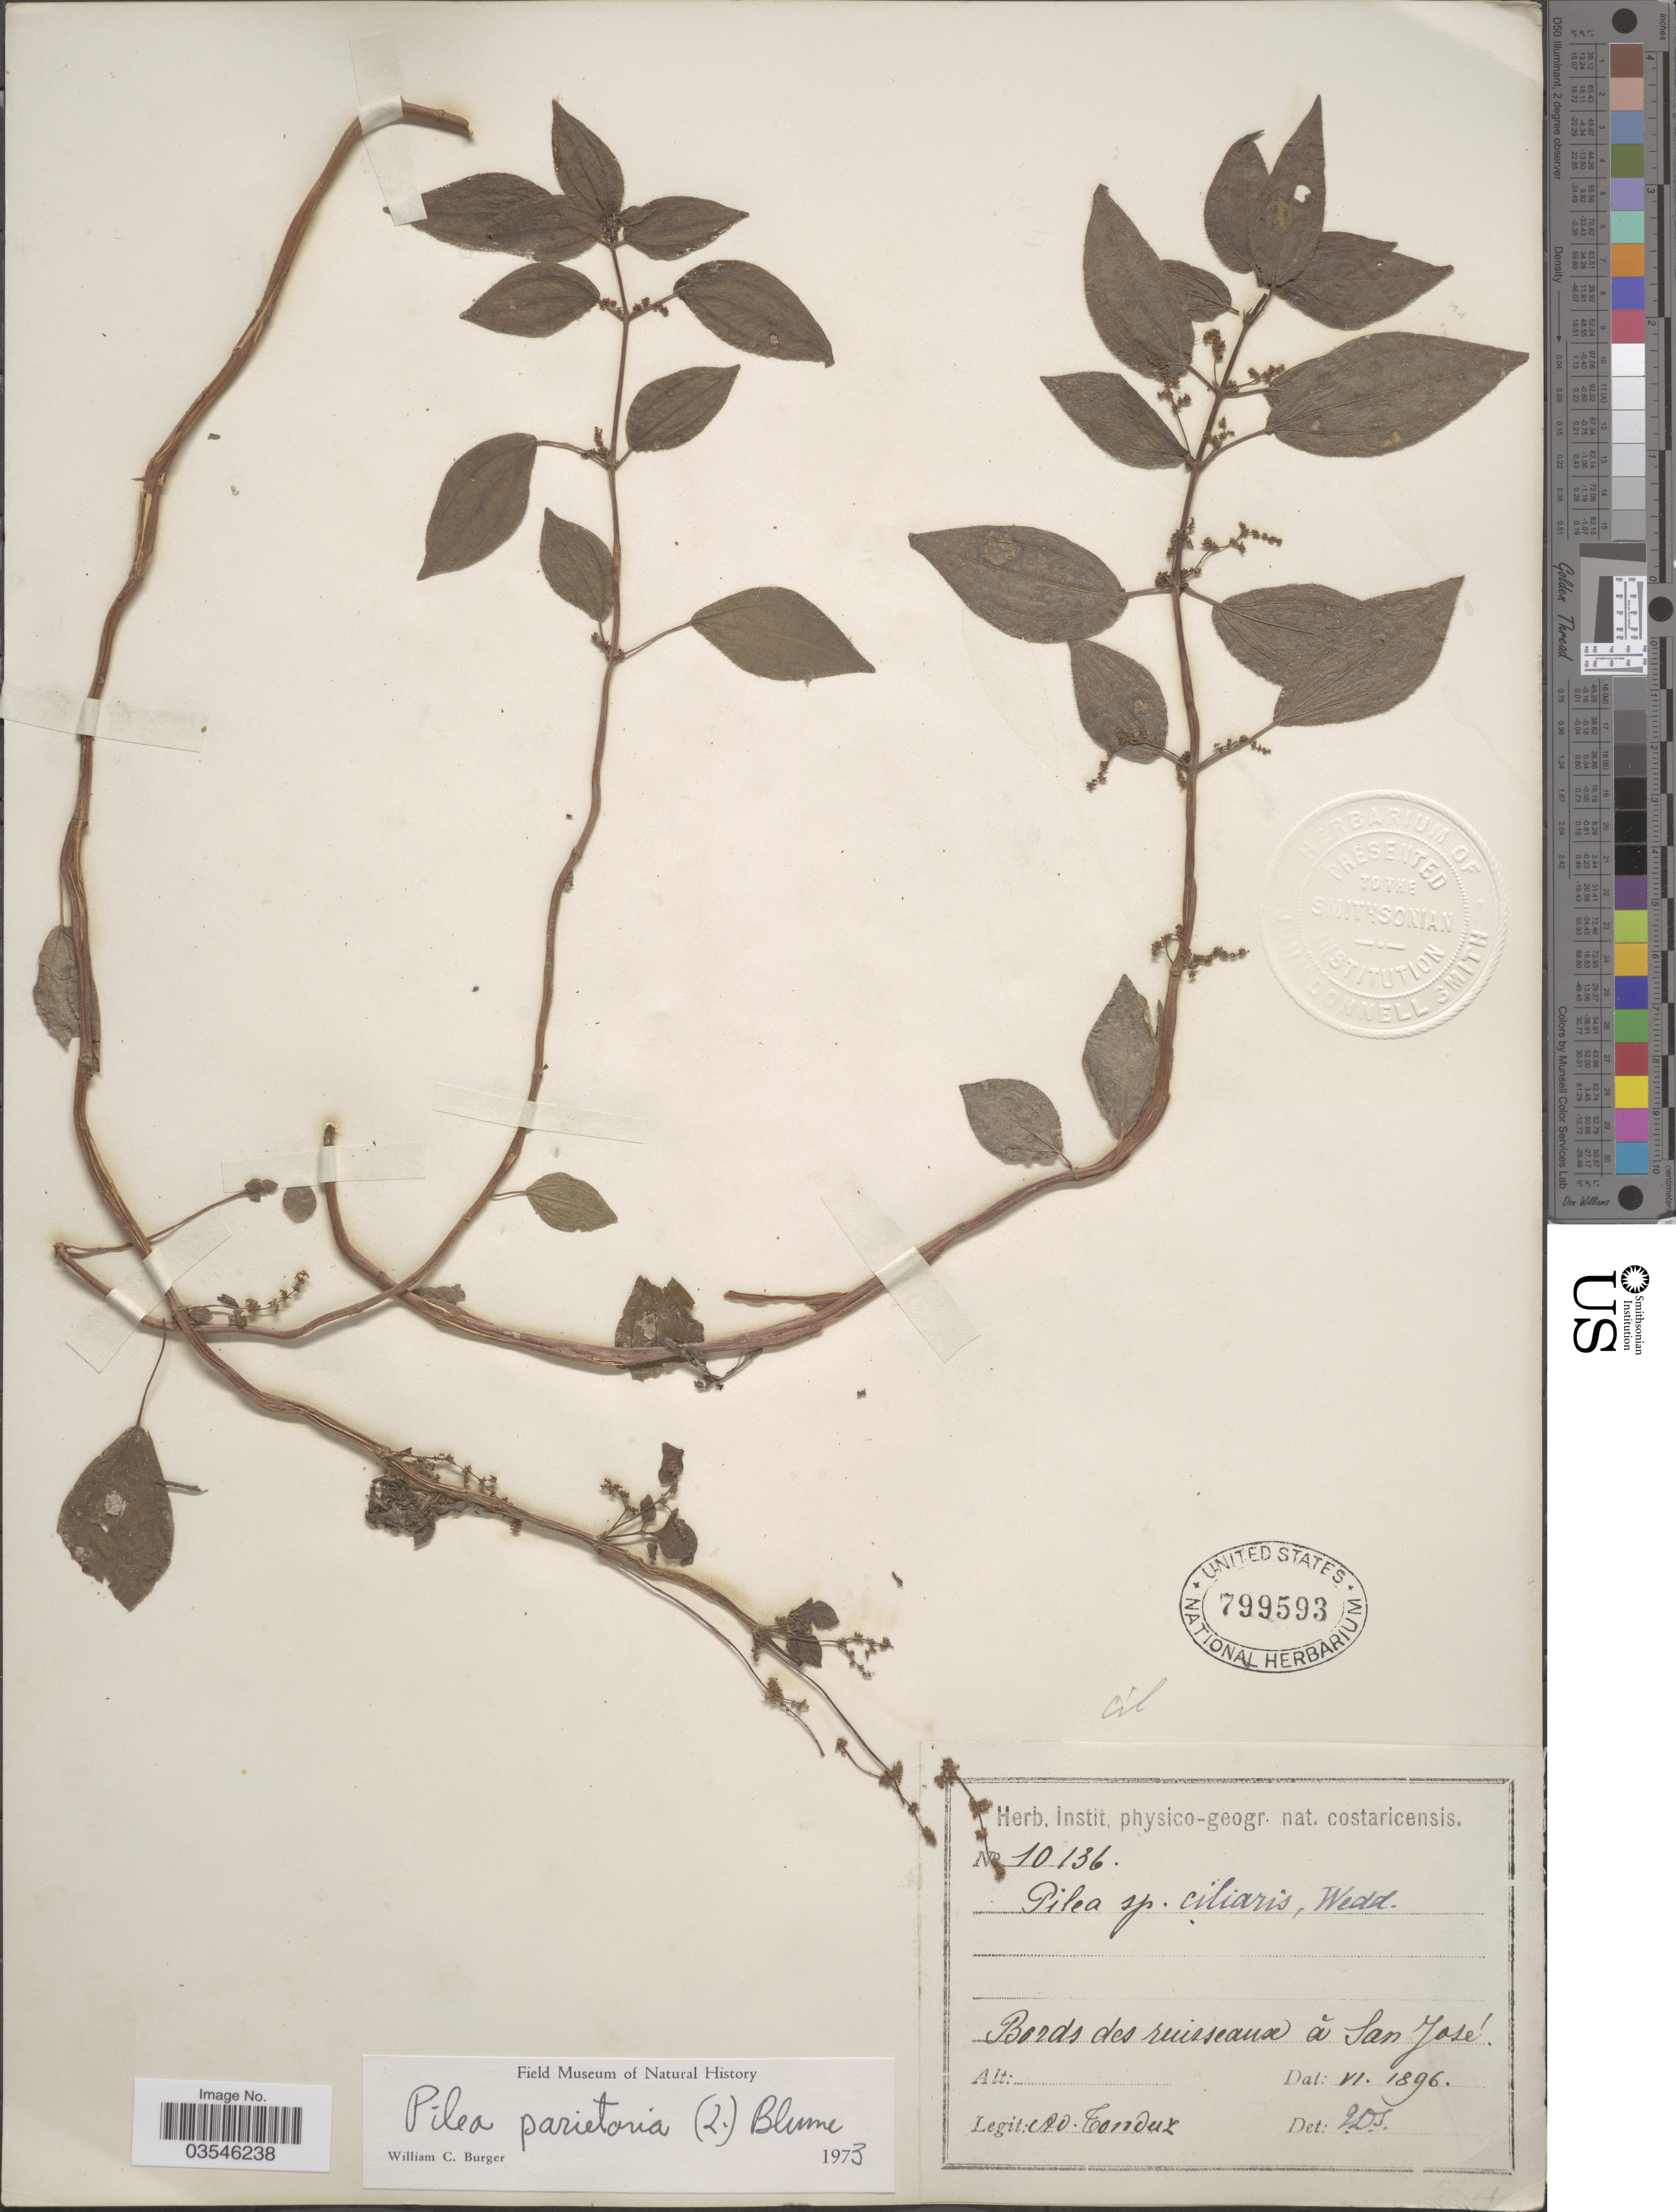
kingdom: Plantae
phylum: Tracheophyta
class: Magnoliopsida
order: Rosales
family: Urticaceae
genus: Pilea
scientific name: Pilea parietaria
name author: (L.) Blume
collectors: A. Tonduz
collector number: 10136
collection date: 1896-06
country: Costa Rica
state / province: San José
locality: Bords des ruisseaux á San José.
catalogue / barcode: US 799593